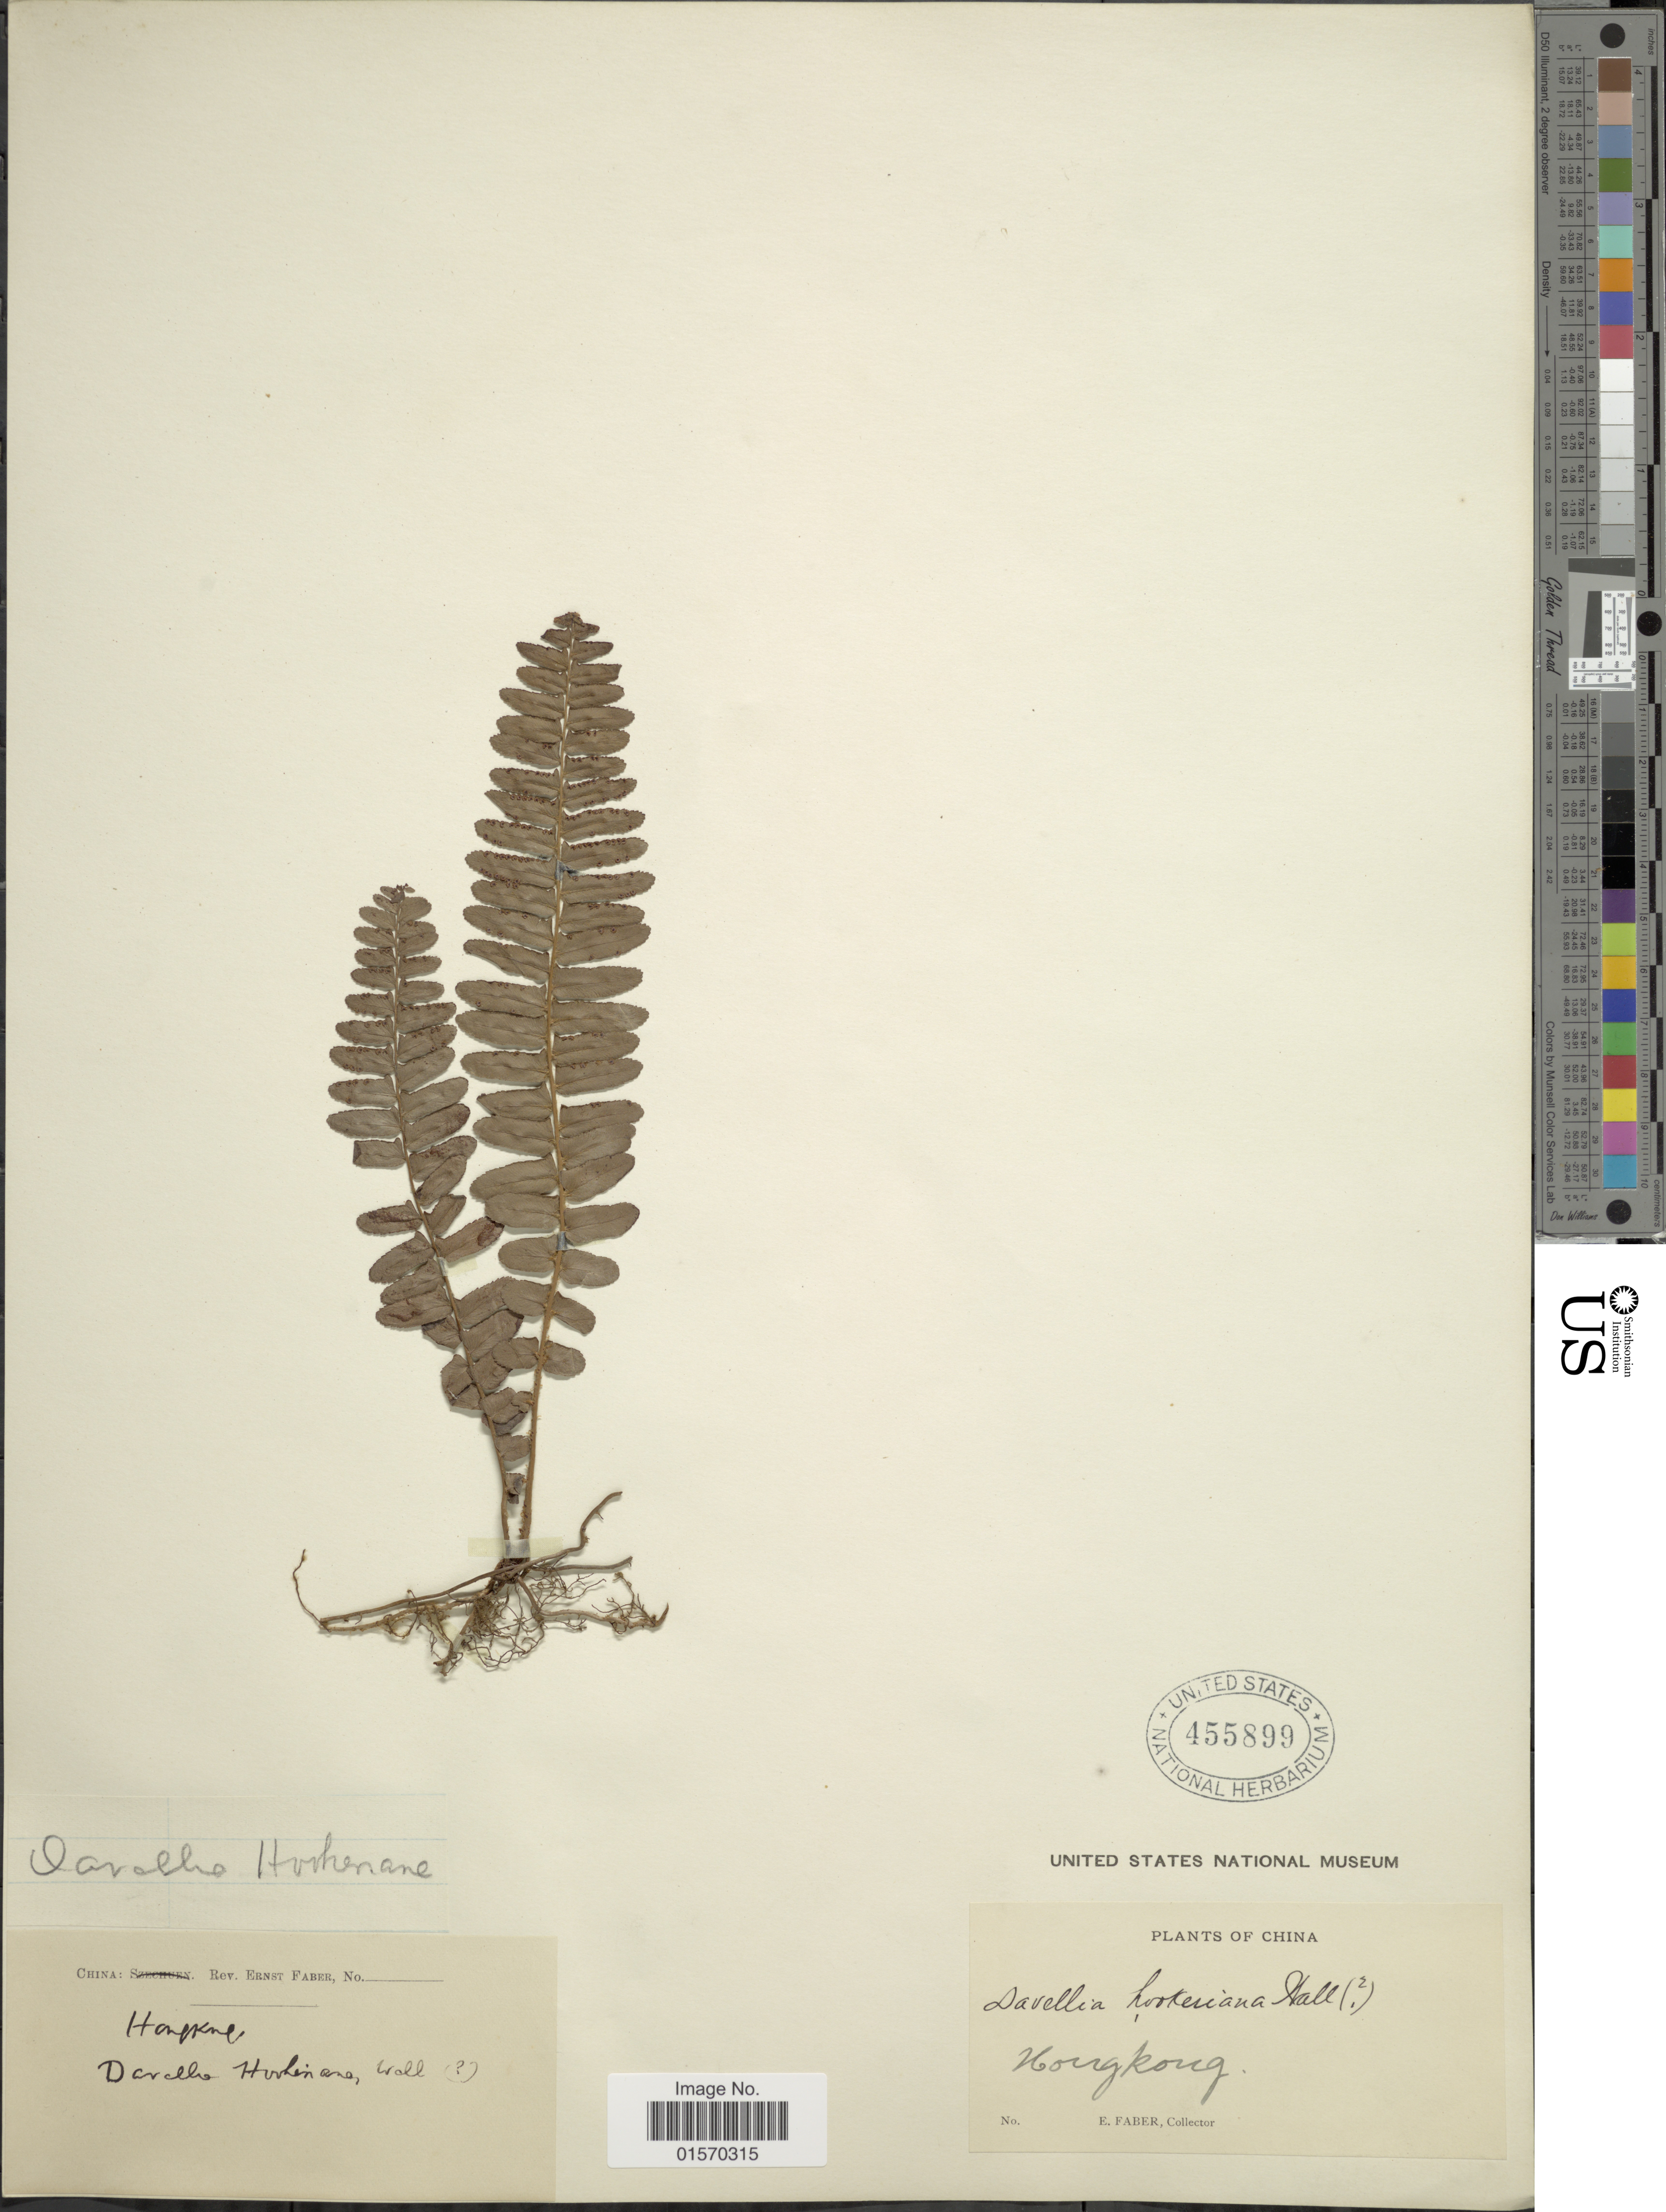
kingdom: Plantae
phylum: Tracheophyta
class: Polypodiopsida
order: Polypodiales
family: Nephrolepidaceae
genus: Nephrolepis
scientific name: Nephrolepis multiflora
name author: (Roxb.) F.M. Jarrett ex C.V. Morton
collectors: E. Faber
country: China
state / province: Hong Kong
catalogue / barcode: US 455899